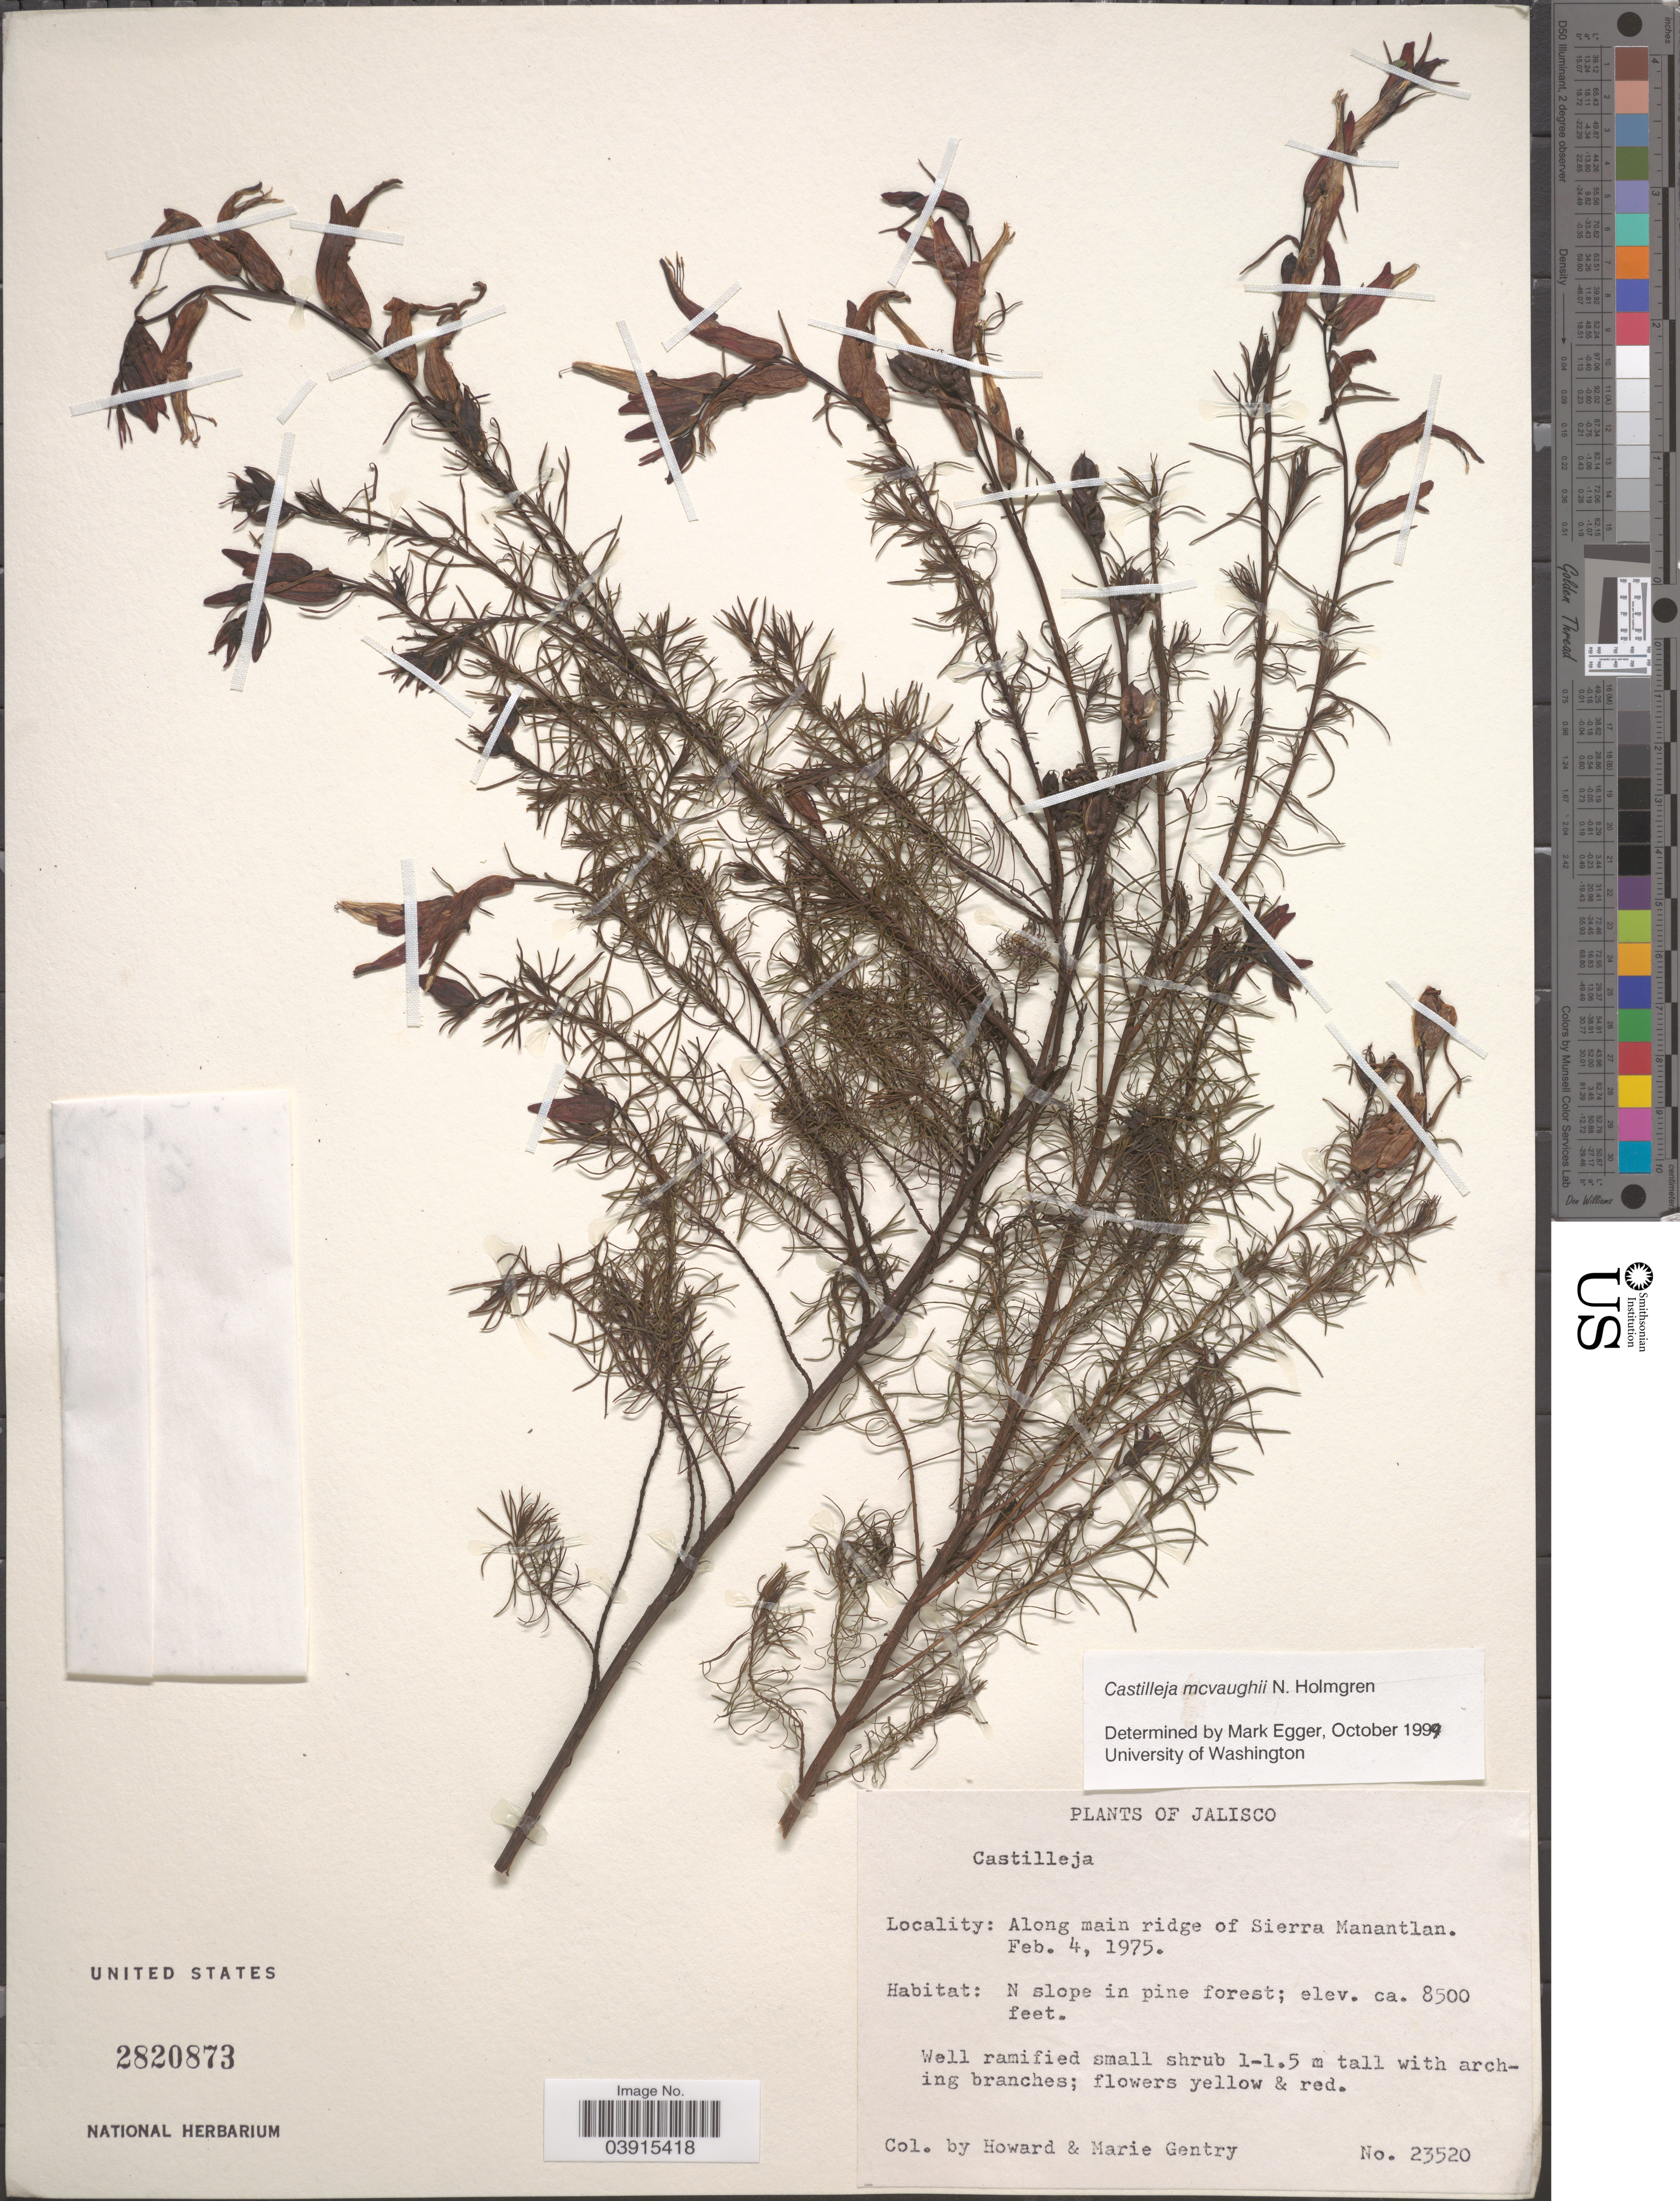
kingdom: Plantae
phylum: Tracheophyta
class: Magnoliopsida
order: Lamiales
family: Orobanchaceae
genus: Castilleja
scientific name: Castilleja mcvaughii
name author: N.H. Holmgren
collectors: H. S. Gentry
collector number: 23520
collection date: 1975-02-04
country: Mexico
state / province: Jalisco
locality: Along main ridge of Sierra Manantlan. N slope in pine forest.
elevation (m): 2591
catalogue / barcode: US 2820873